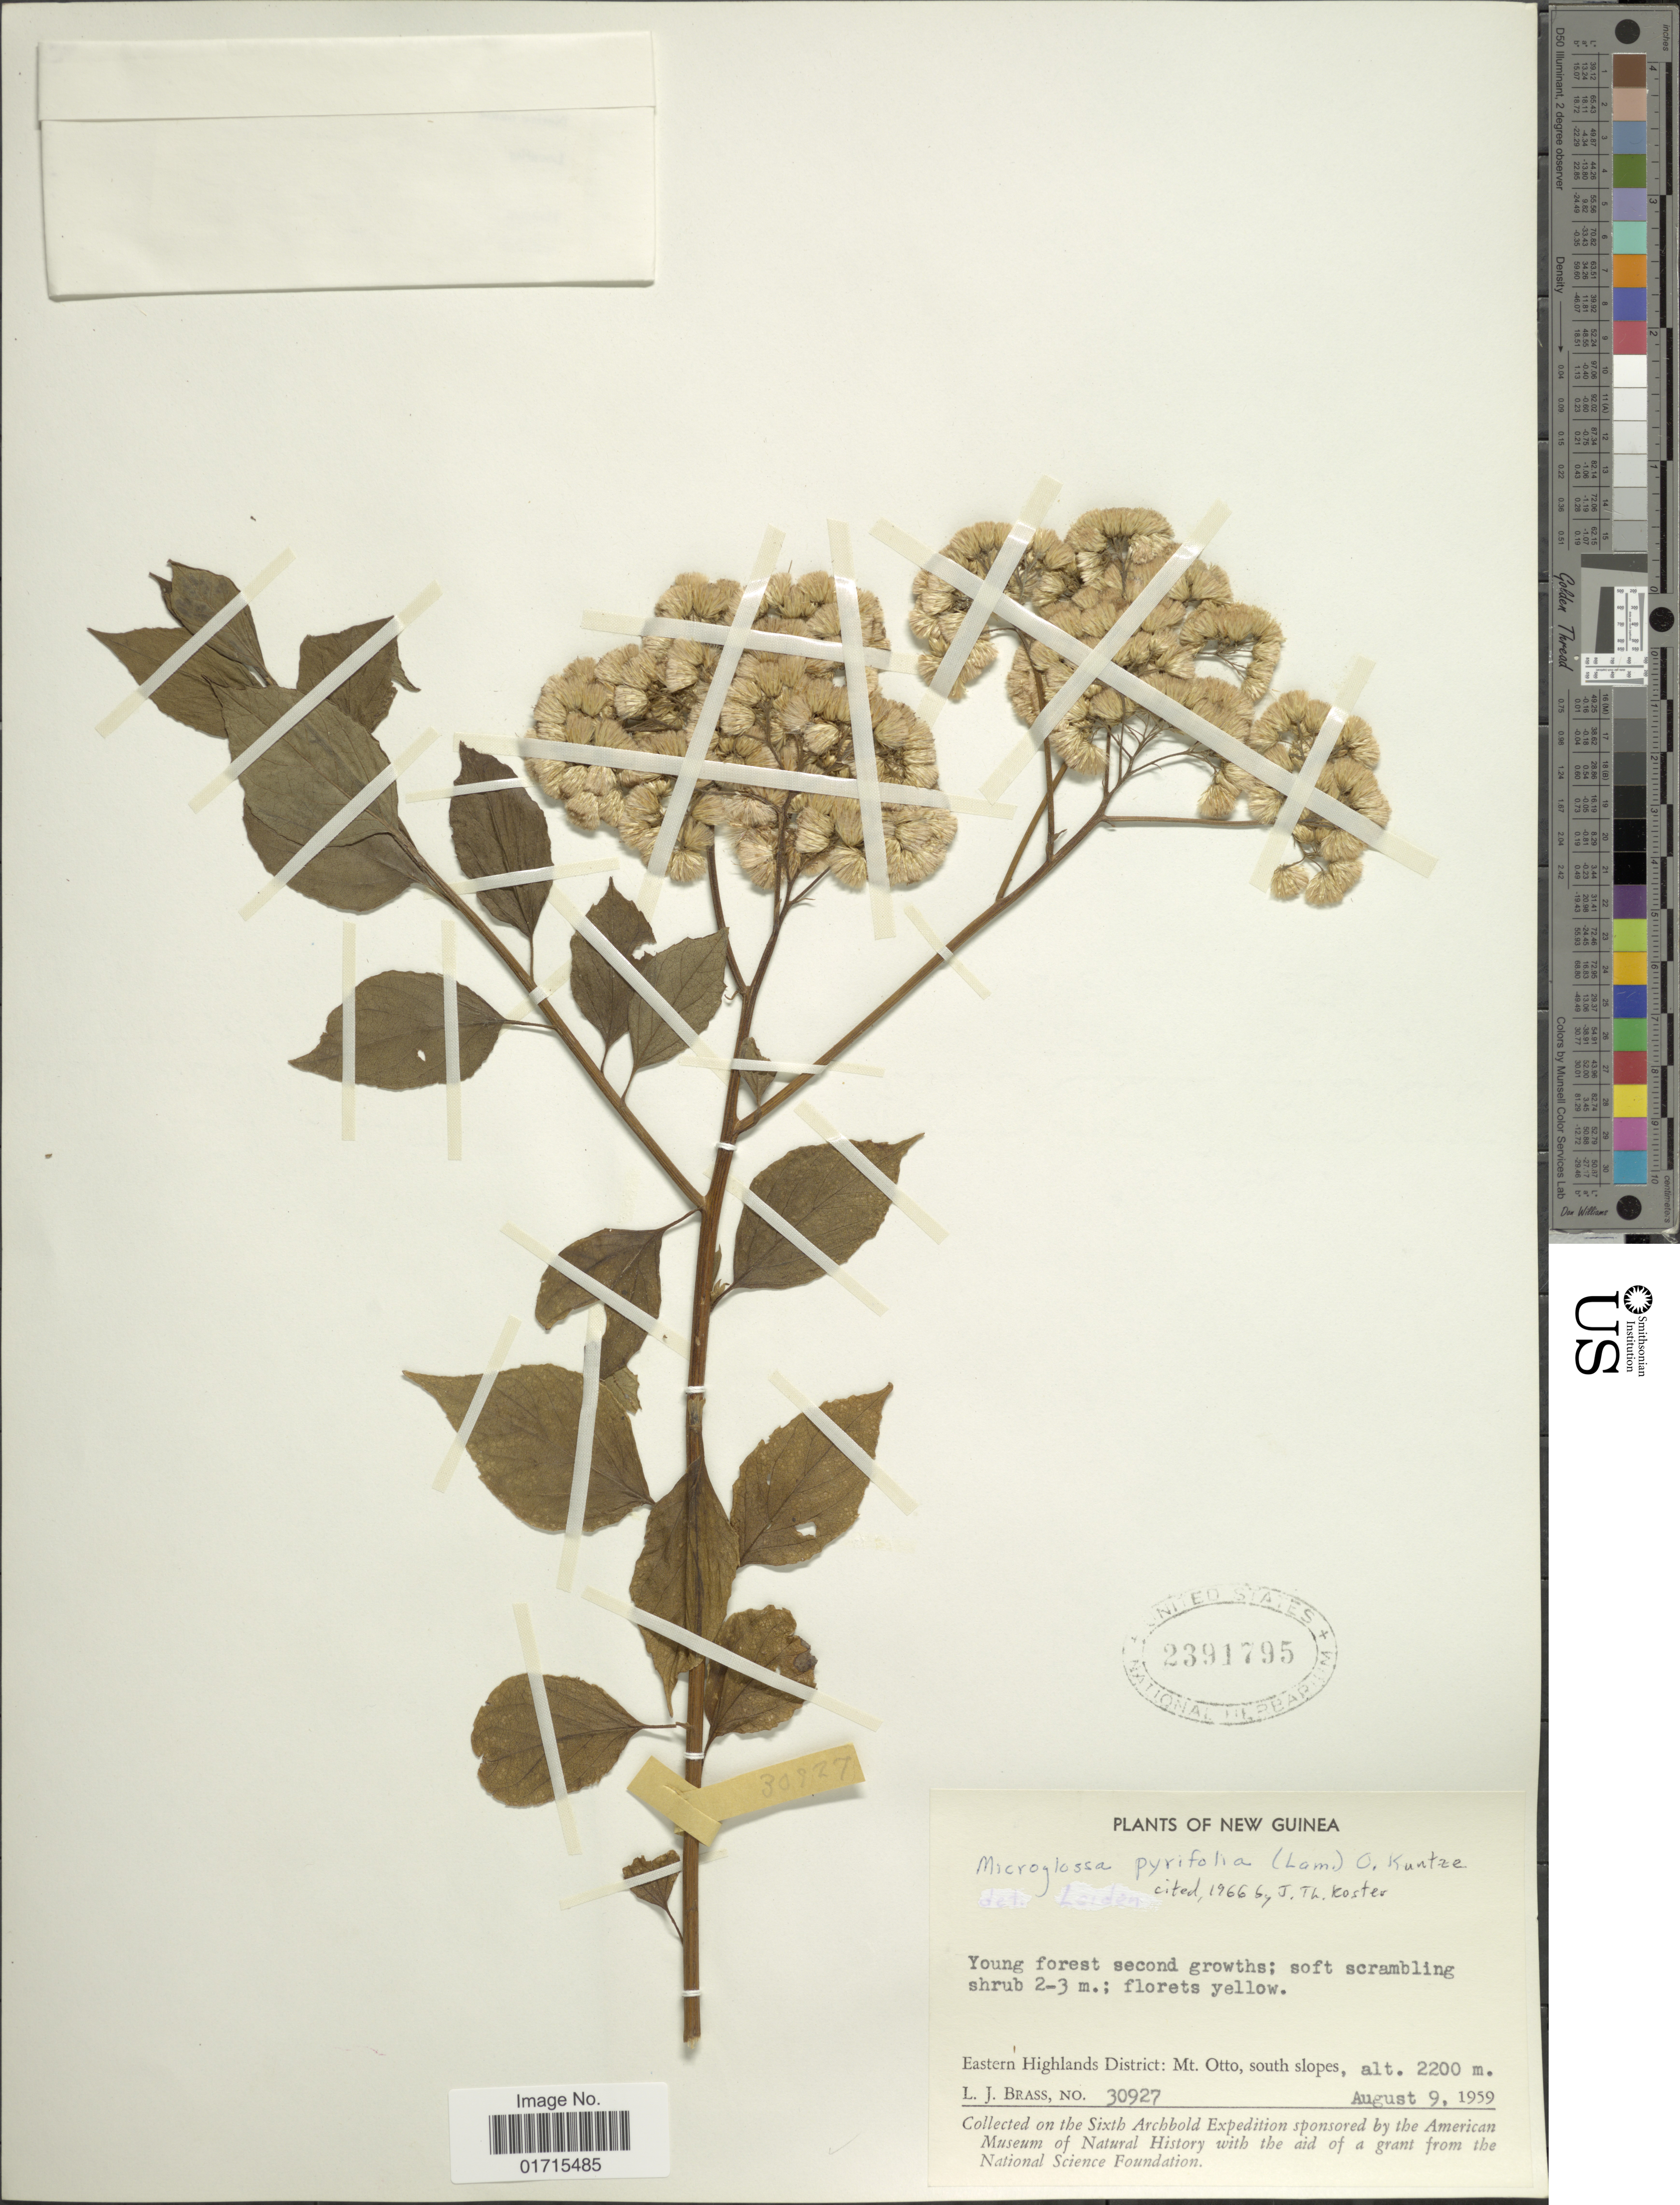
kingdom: Plantae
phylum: Tracheophyta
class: Magnoliopsida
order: Asterales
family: Asteraceae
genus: Microglossa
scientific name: Microglossa pyrifolia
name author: (Lam.) Kuntze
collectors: L. J. Brass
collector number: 30927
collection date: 1959-08-09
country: Papua New Guinea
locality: New Guinea. Eastern Highlands District: Mt. Otto, south slopes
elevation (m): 2200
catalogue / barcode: US 2391795